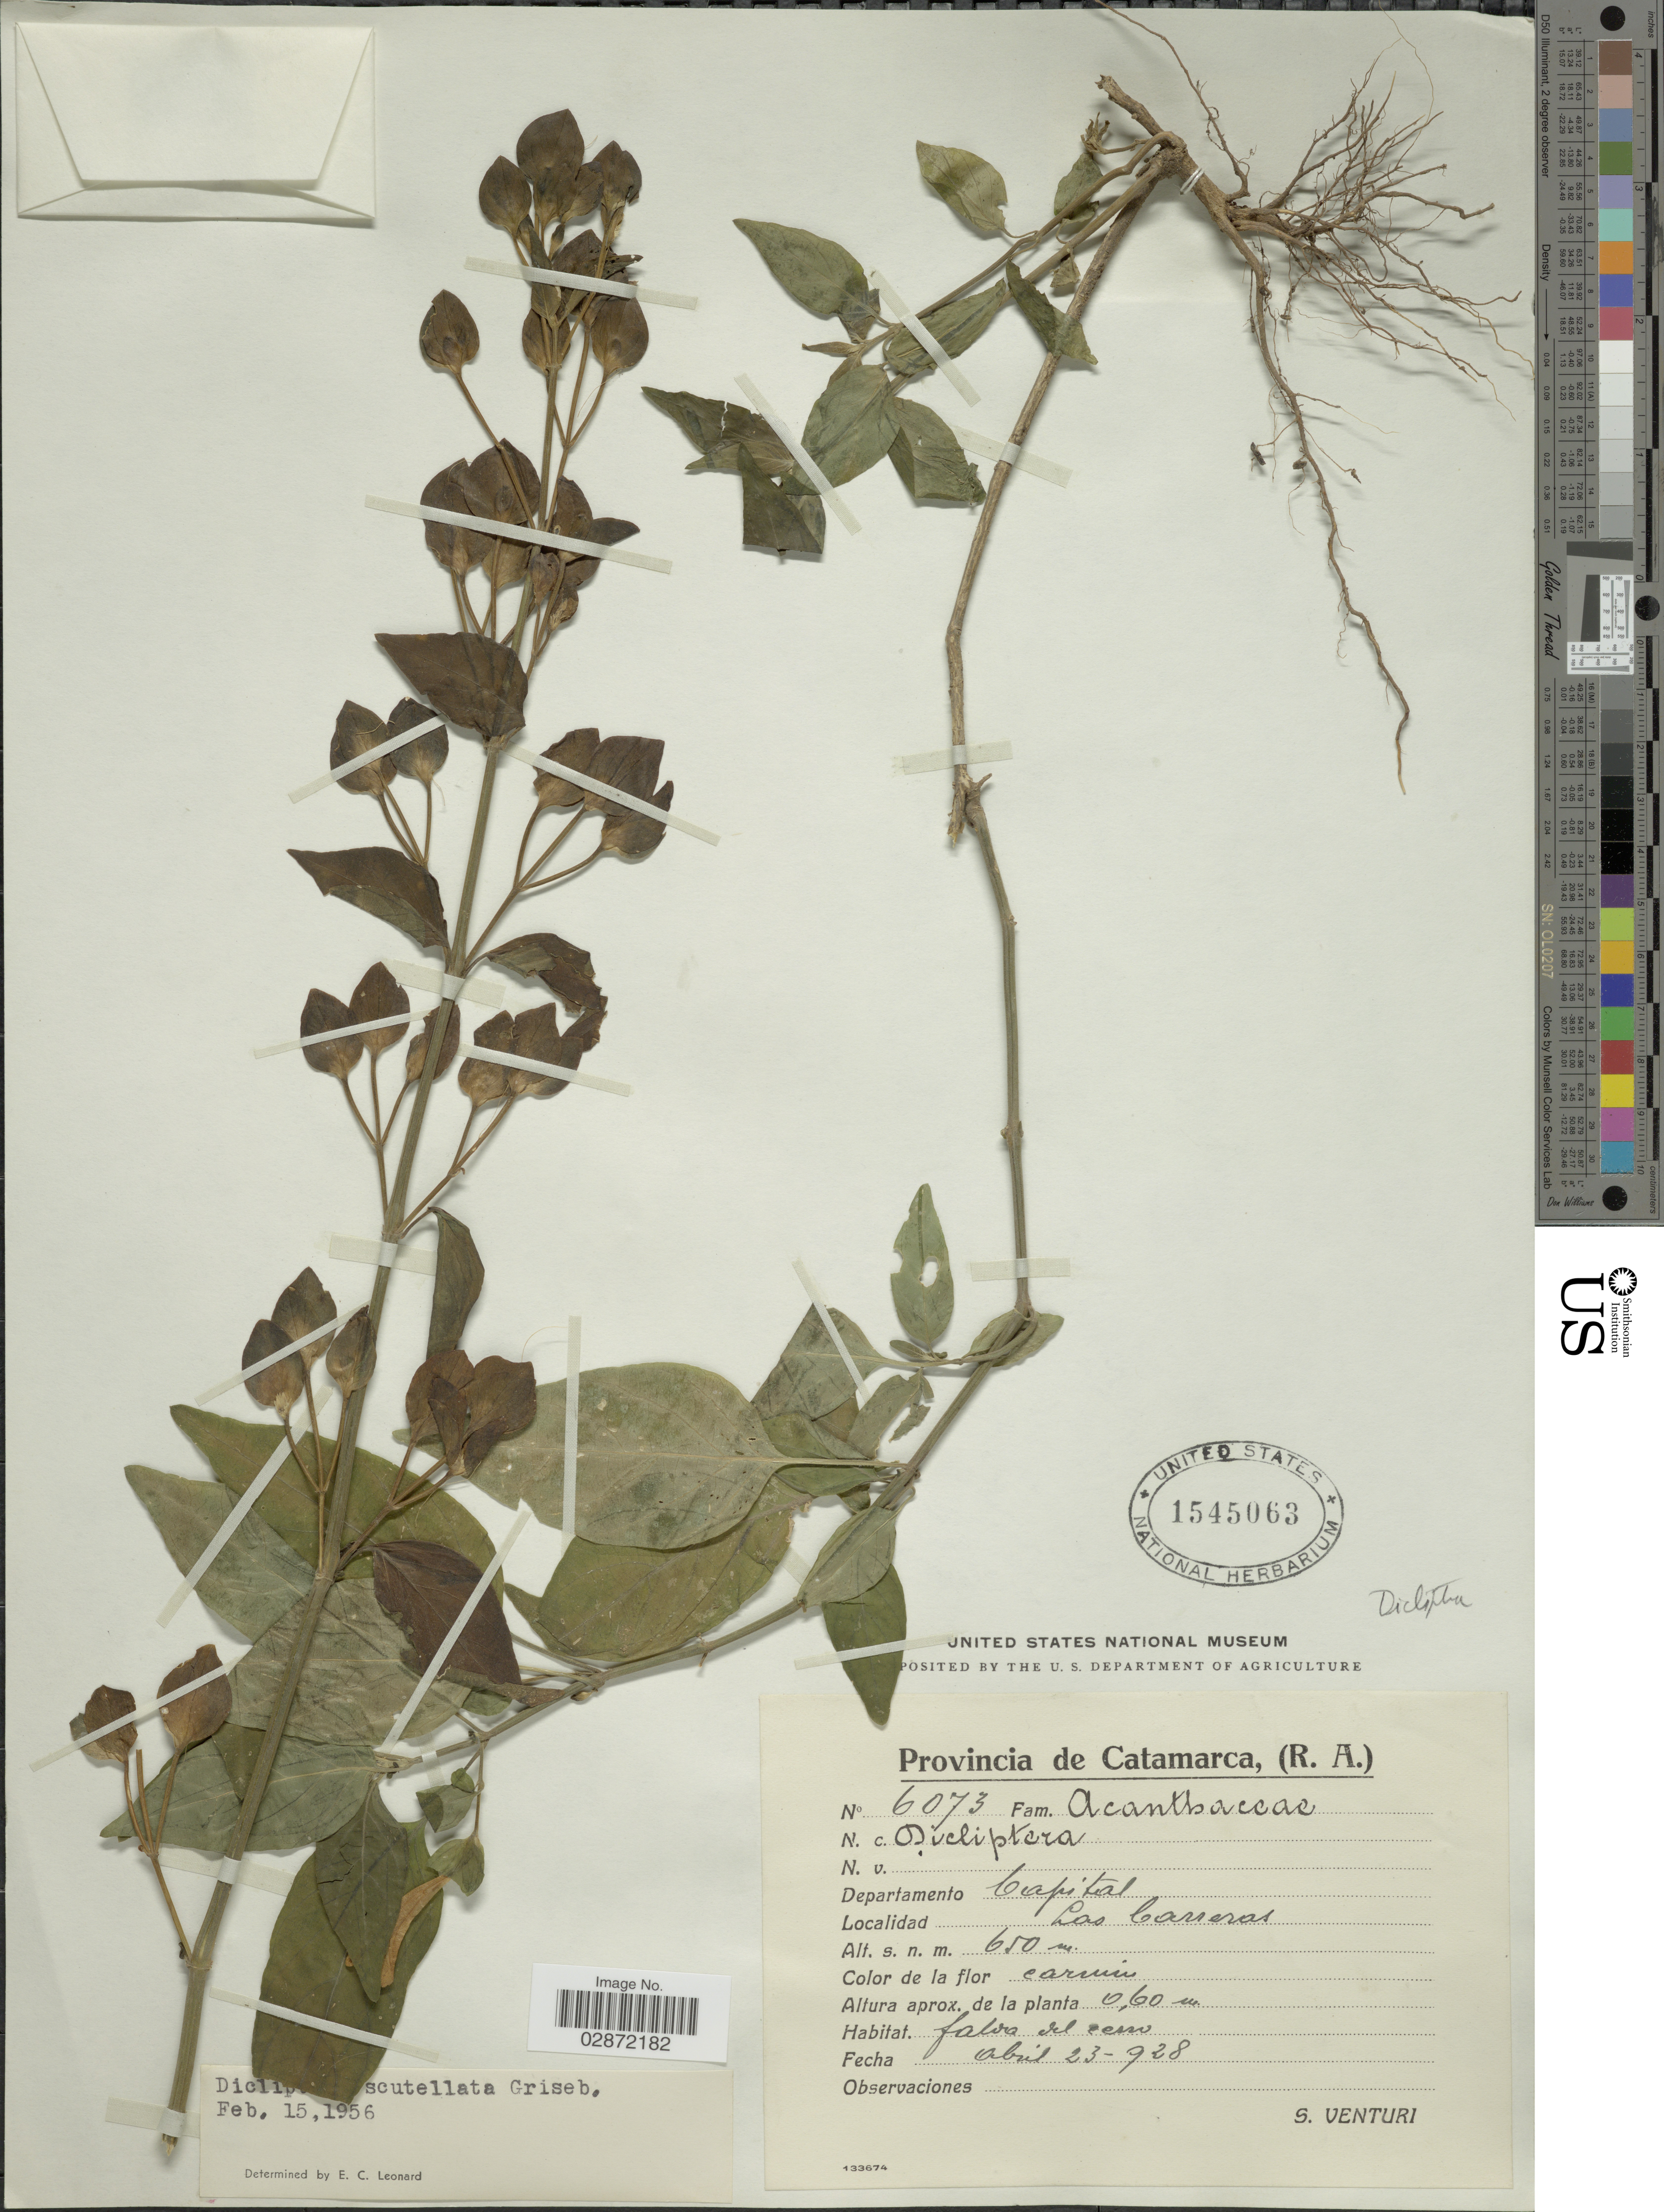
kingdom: Plantae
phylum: Tracheophyta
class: Magnoliopsida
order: Lamiales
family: Acanthaceae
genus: Dicliptera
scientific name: Dicliptera scutellata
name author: Griseb.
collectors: S. Venturi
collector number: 6073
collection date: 1928-04-23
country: Argentina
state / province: Catamarca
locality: Provincia de Catamarca, (R.A.). Departamento Capital. Las Carreras.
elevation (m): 650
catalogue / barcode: US 1545063